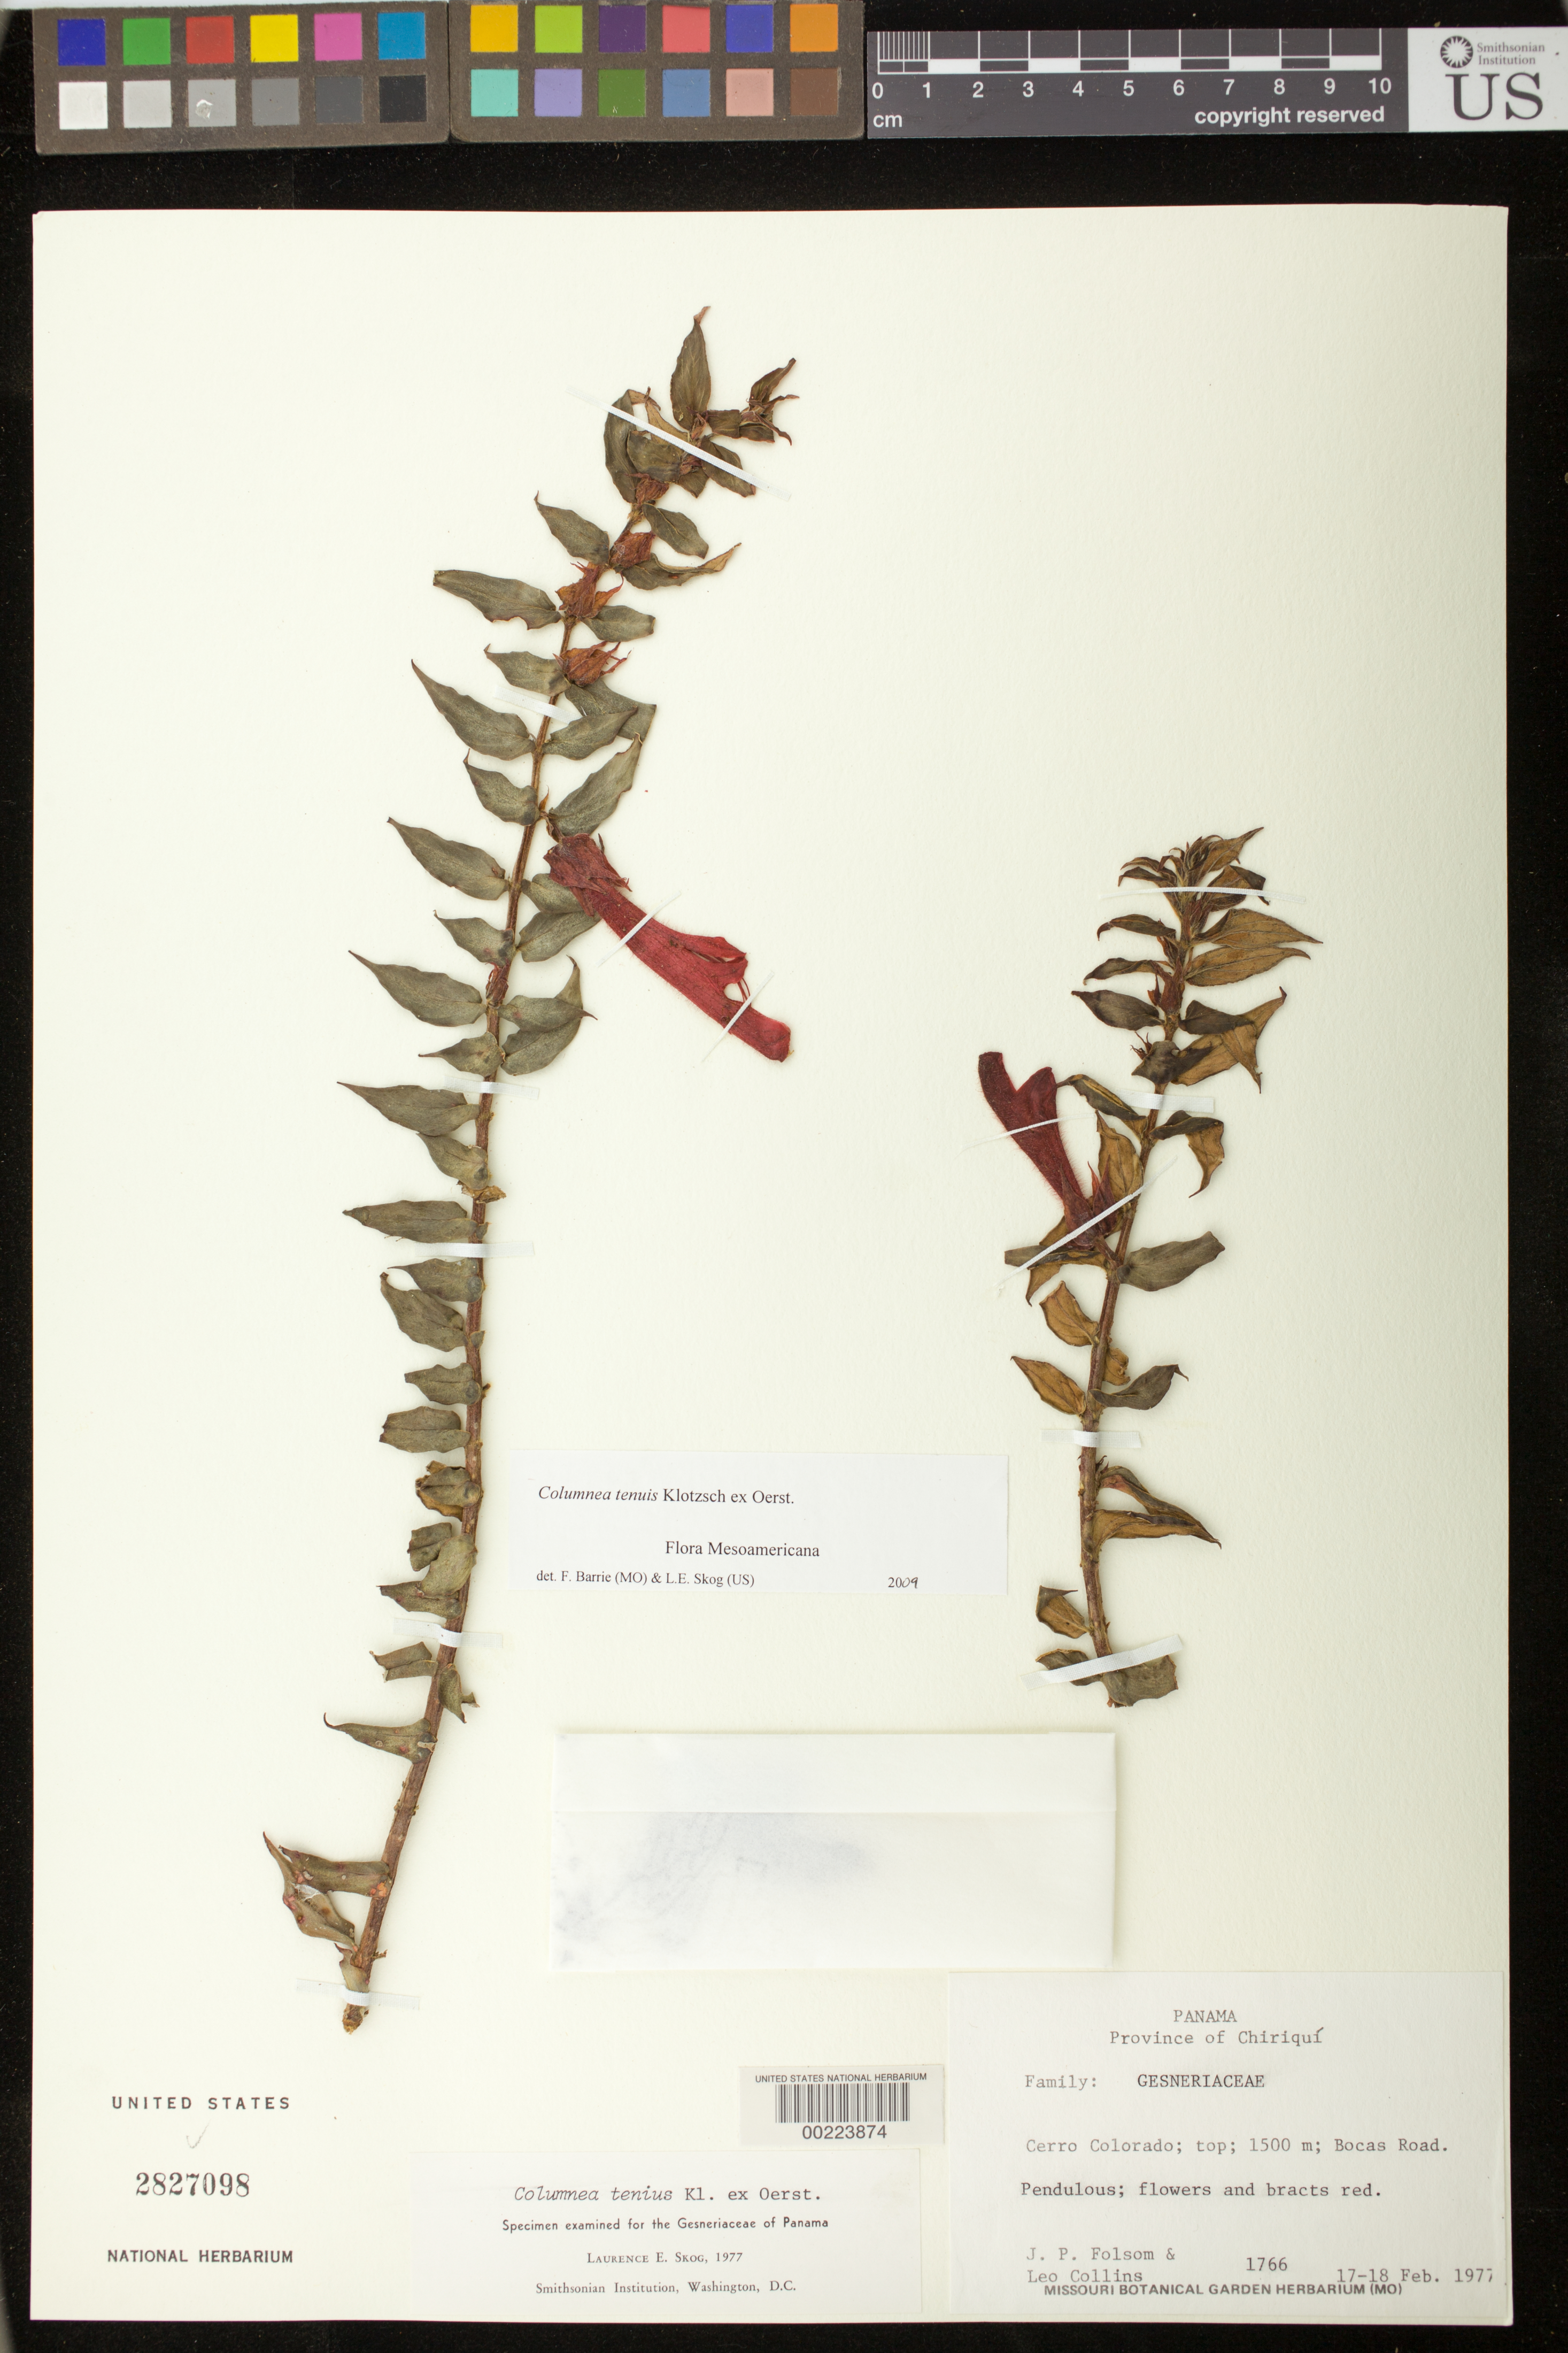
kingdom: Plantae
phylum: Tracheophyta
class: Magnoliopsida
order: Lamiales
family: Gesneriaceae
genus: Columnea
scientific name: Columnea tenuis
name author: Klotzsch ex Oerst.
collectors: J. P. Folsom & L. Collins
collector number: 1766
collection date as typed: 17-18 Feb 1977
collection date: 1977-02-17/1977-02-18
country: Panama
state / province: Chiriquí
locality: Cerro Colorado, top, Bocas road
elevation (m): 1500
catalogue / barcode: US 2827098